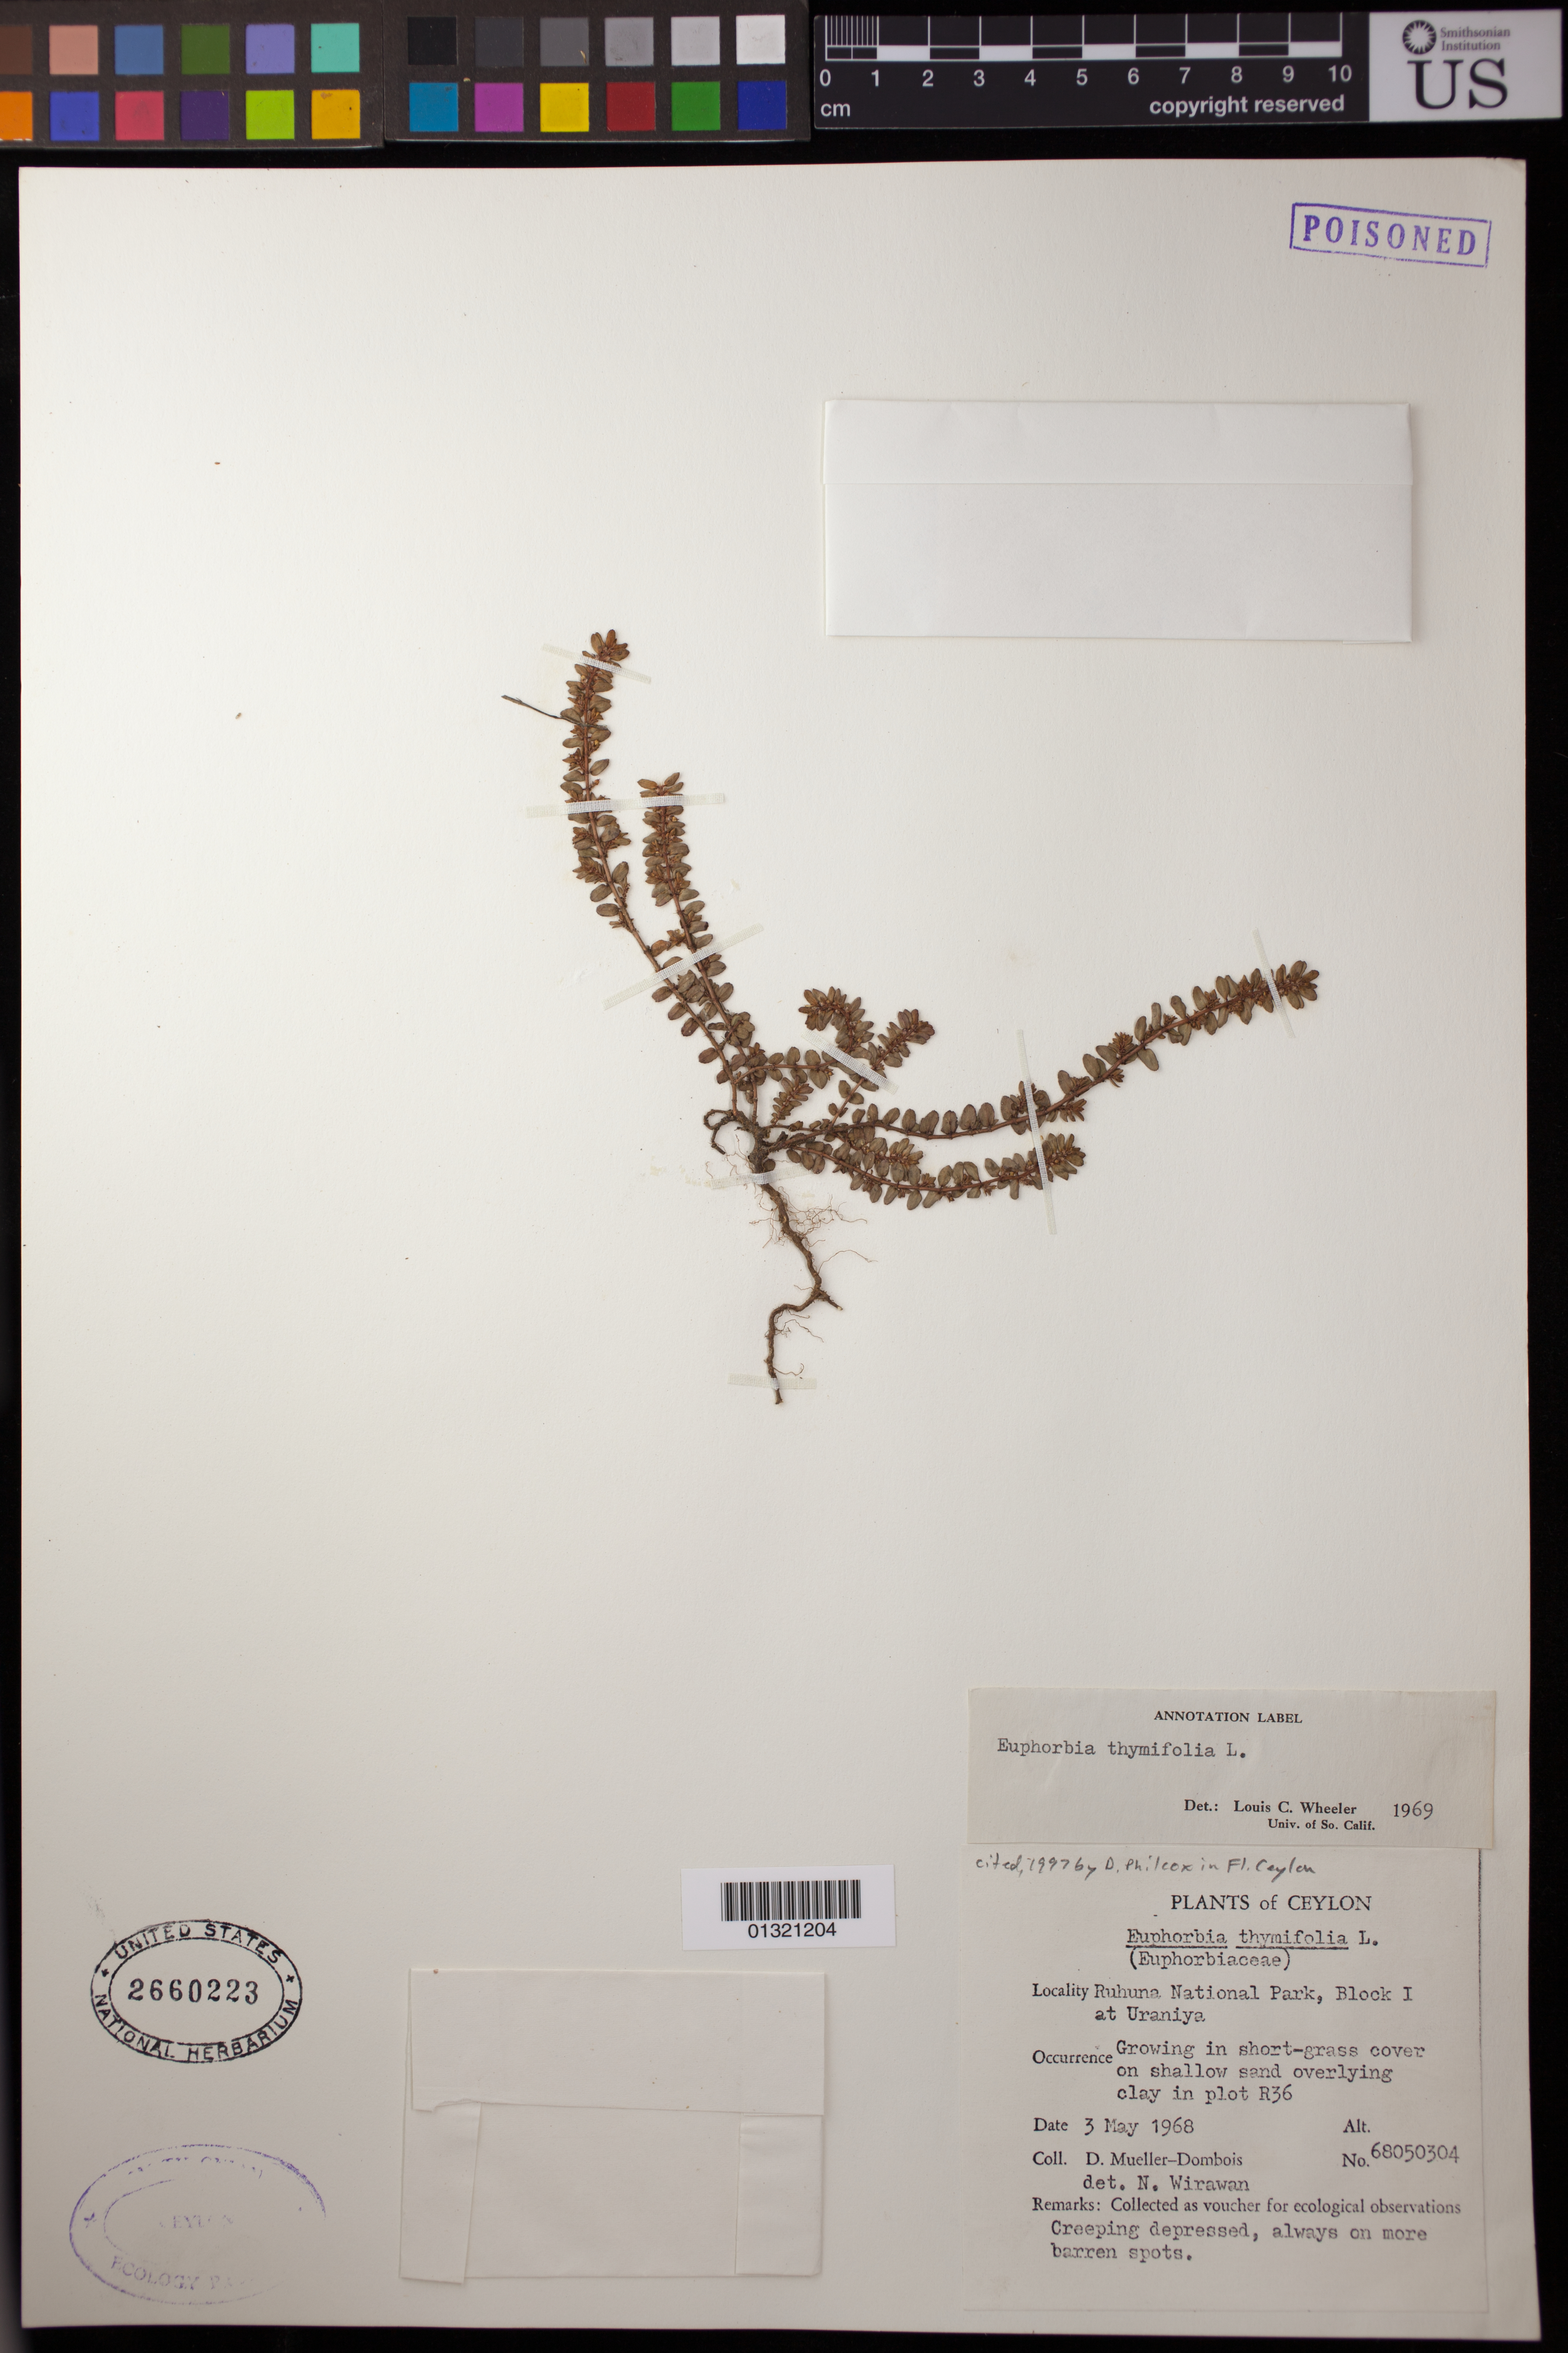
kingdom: Plantae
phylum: Tracheophyta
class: Magnoliopsida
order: Malpighiales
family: Euphorbiaceae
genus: Euphorbia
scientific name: Euphorbia thymifolia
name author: L.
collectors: D. Mueller-Dombois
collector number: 68050304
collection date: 1968-05-03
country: Sri Lanka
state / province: Uva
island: Ceylon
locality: Ruhuna National Park, Block I at Uraniya. Plot R36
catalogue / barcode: US 2660223